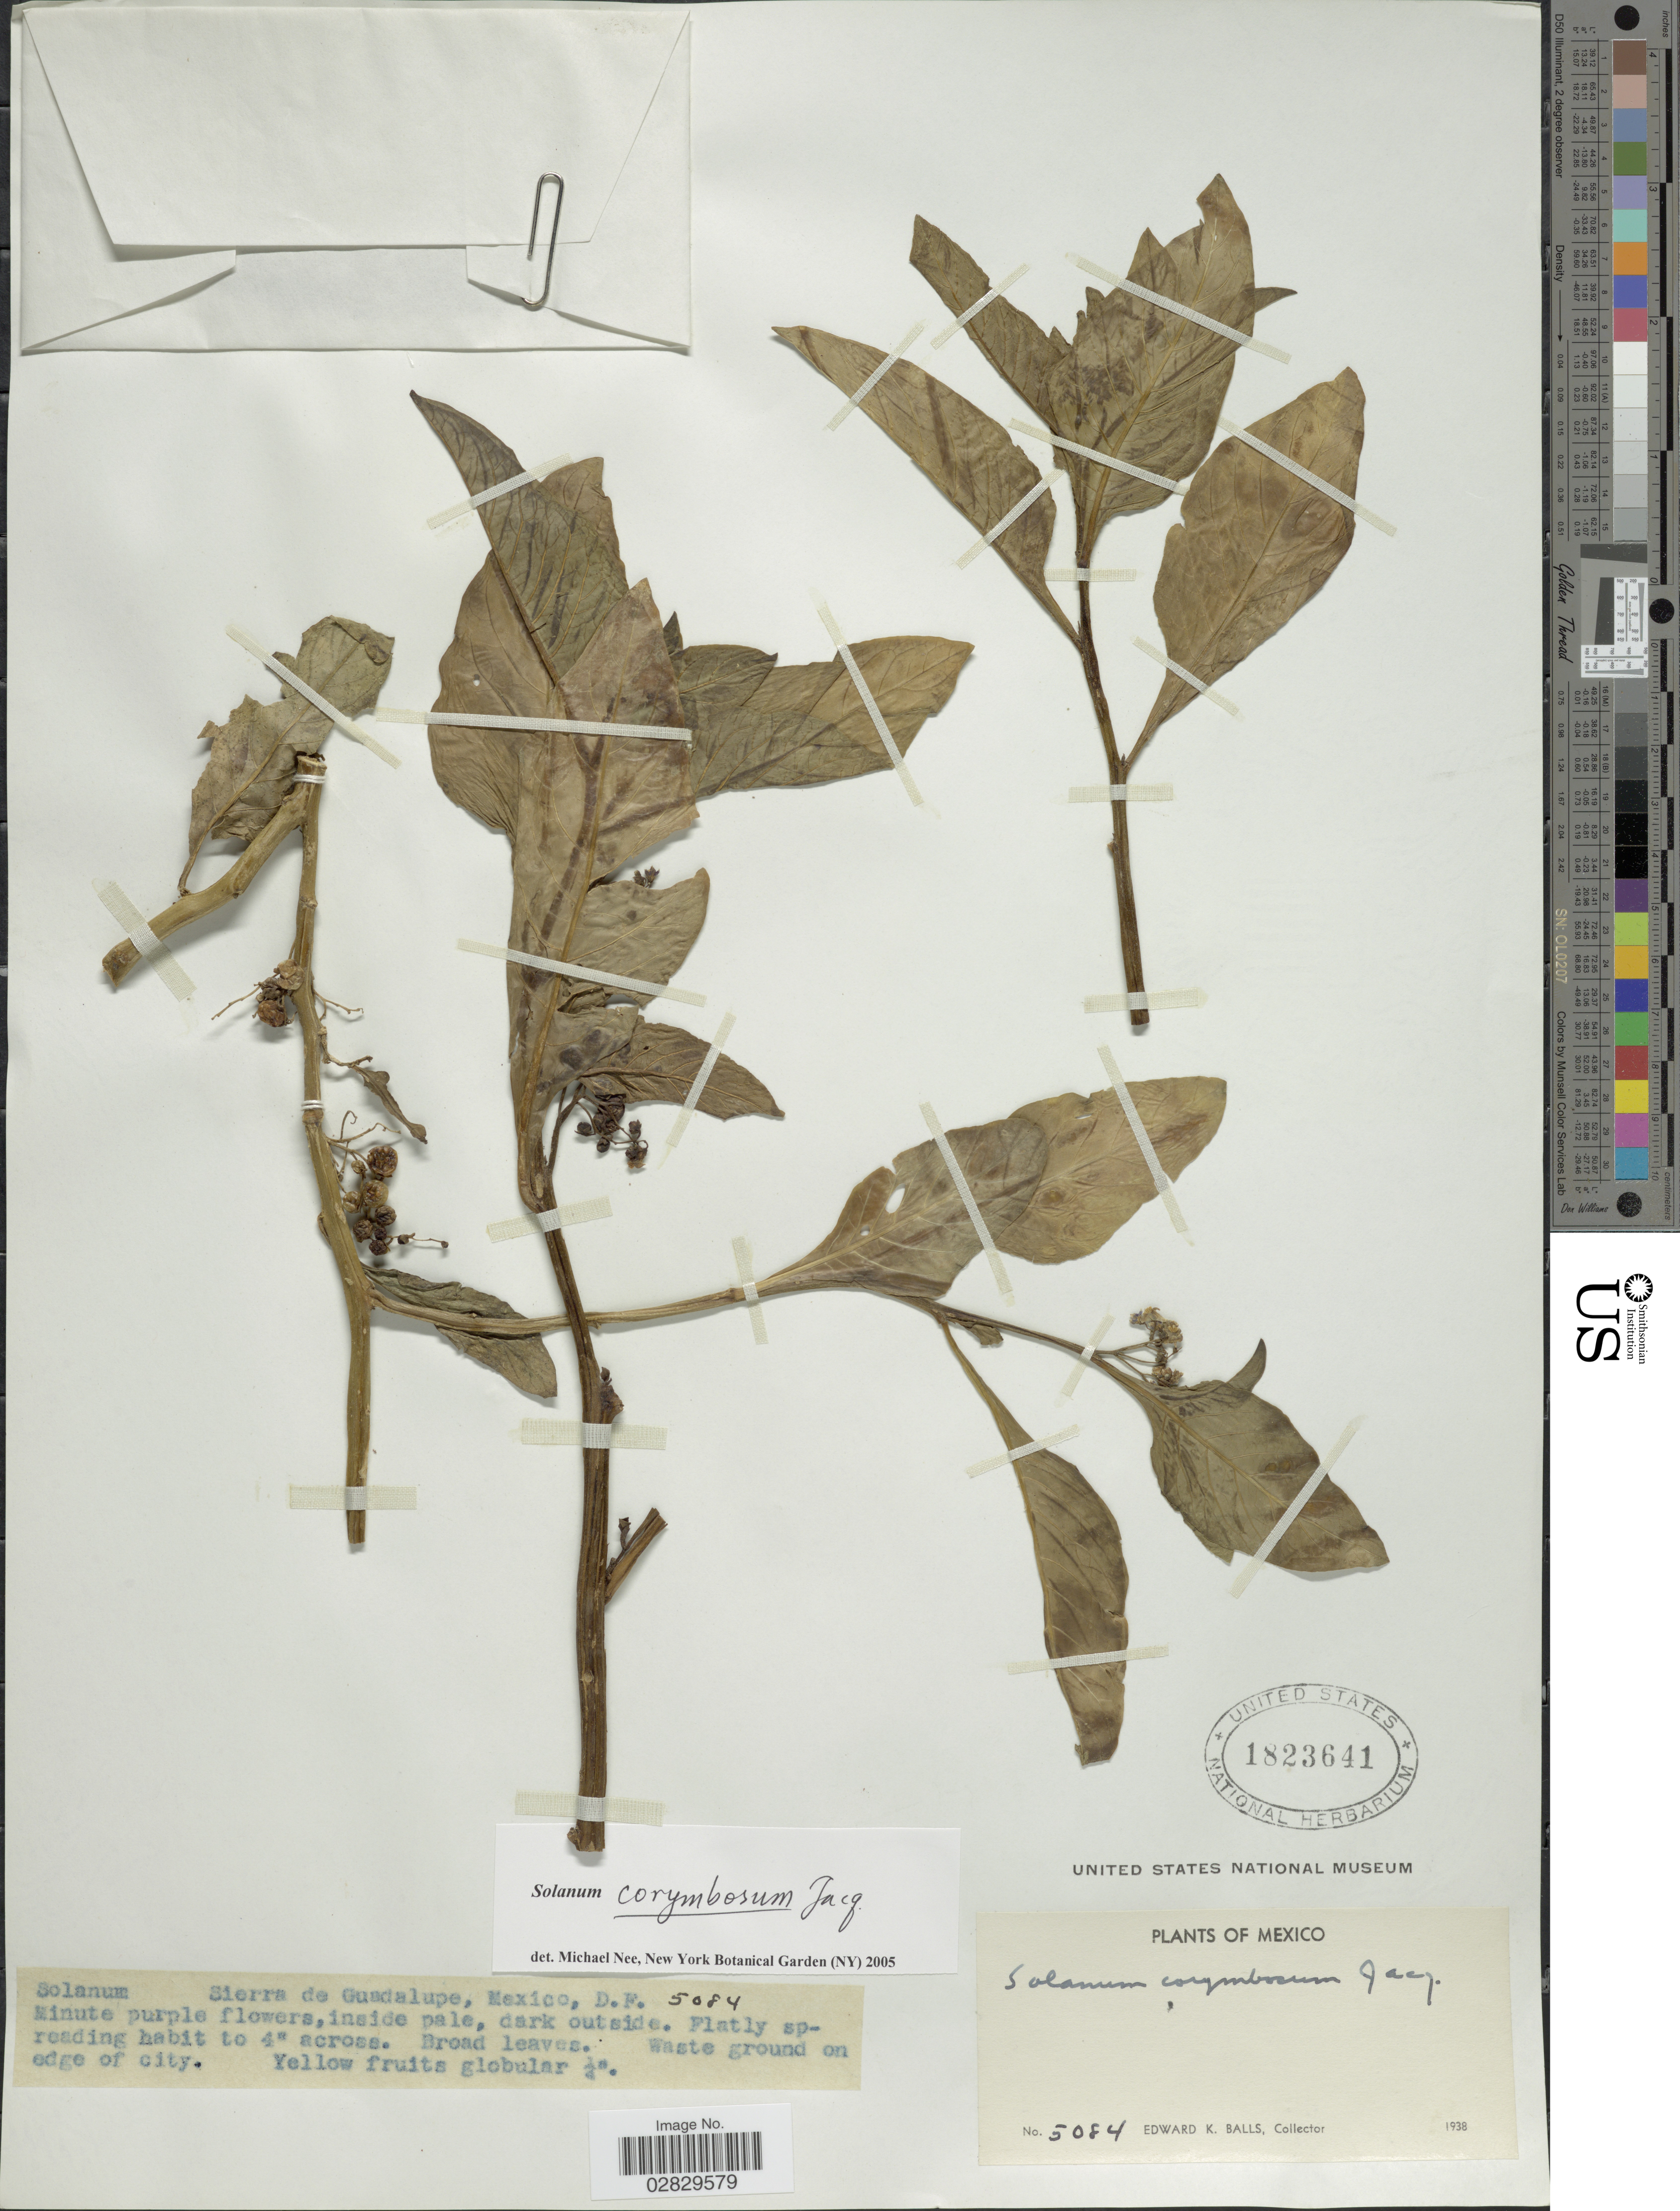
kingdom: Plantae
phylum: Tracheophyta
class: Magnoliopsida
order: Solanales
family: Solanaceae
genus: Solanum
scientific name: Solanum corymbosum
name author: Jacq.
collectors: E. K. Balls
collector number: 5084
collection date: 1938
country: Mexico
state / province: Distrito Federal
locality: Sierra de Guadalupe.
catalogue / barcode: US 1823641